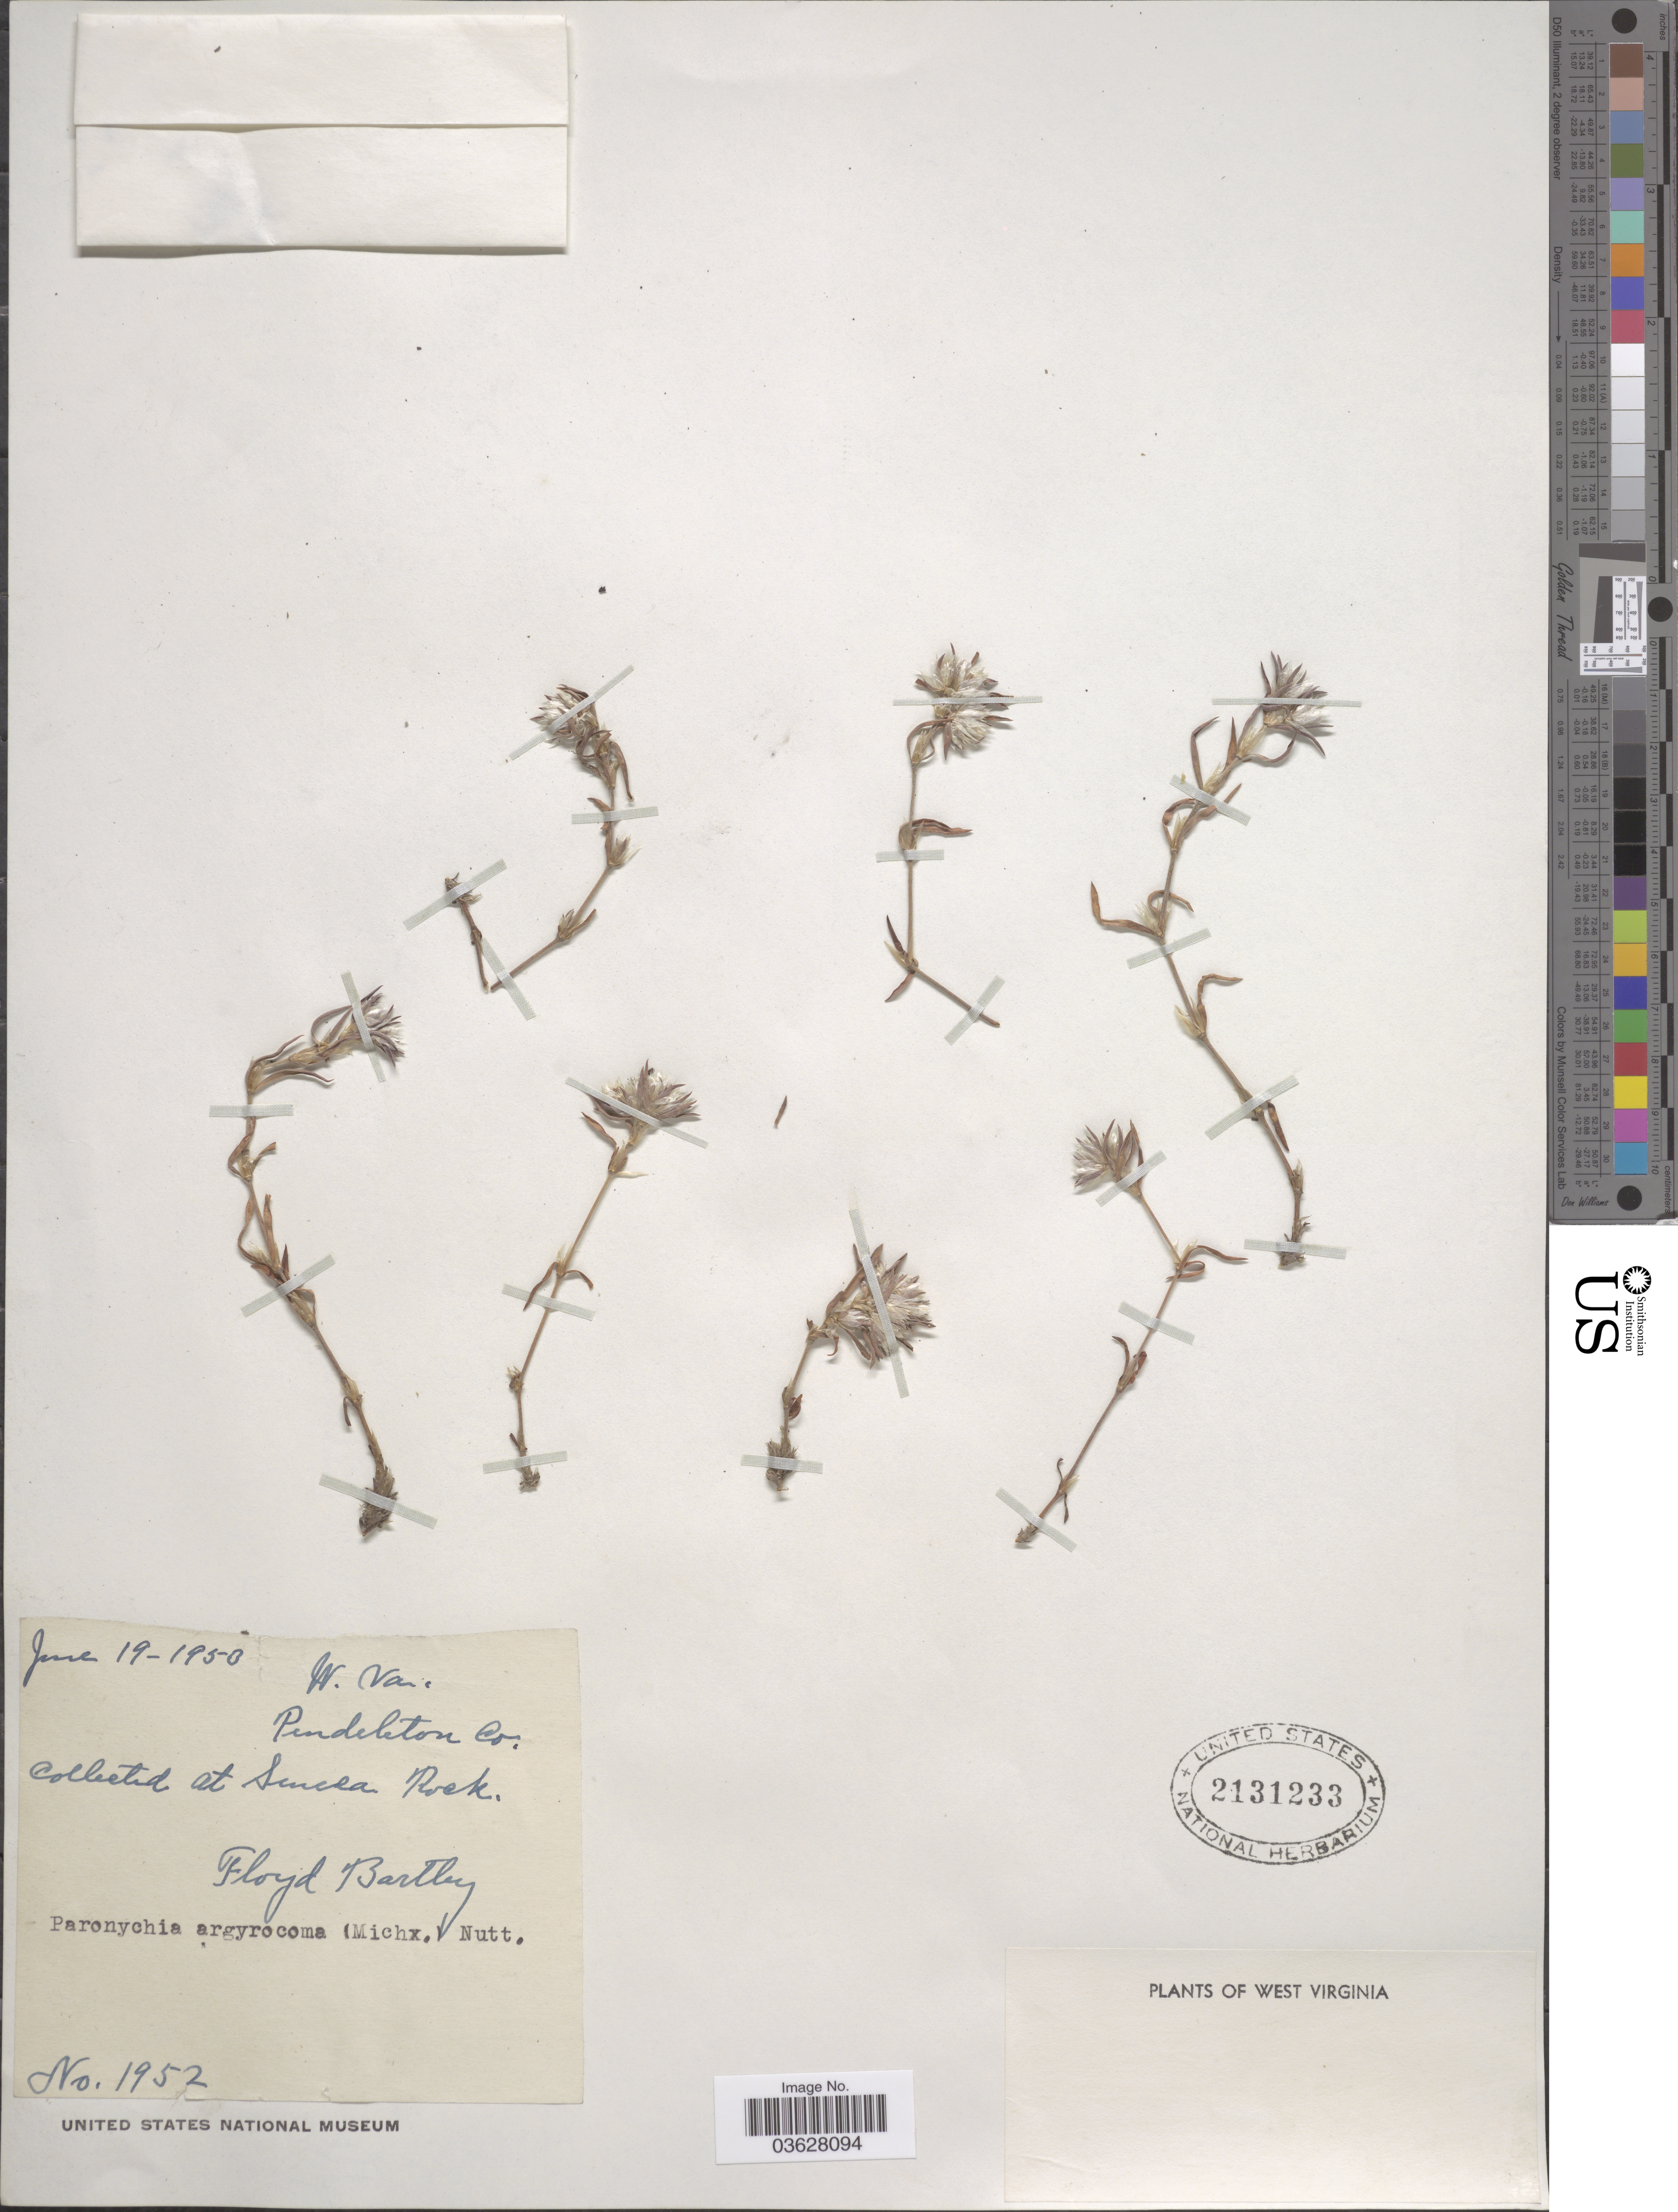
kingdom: Plantae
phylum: Tracheophyta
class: Magnoliopsida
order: Caryophyllales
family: Caryophyllaceae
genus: Paronychia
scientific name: Paronychia sp.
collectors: F. Bartley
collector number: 1952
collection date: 1953-06-19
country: United States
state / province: West Virginia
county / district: Pendleton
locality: Pendeleton Co. Seneca Rock.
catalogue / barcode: US 2131233